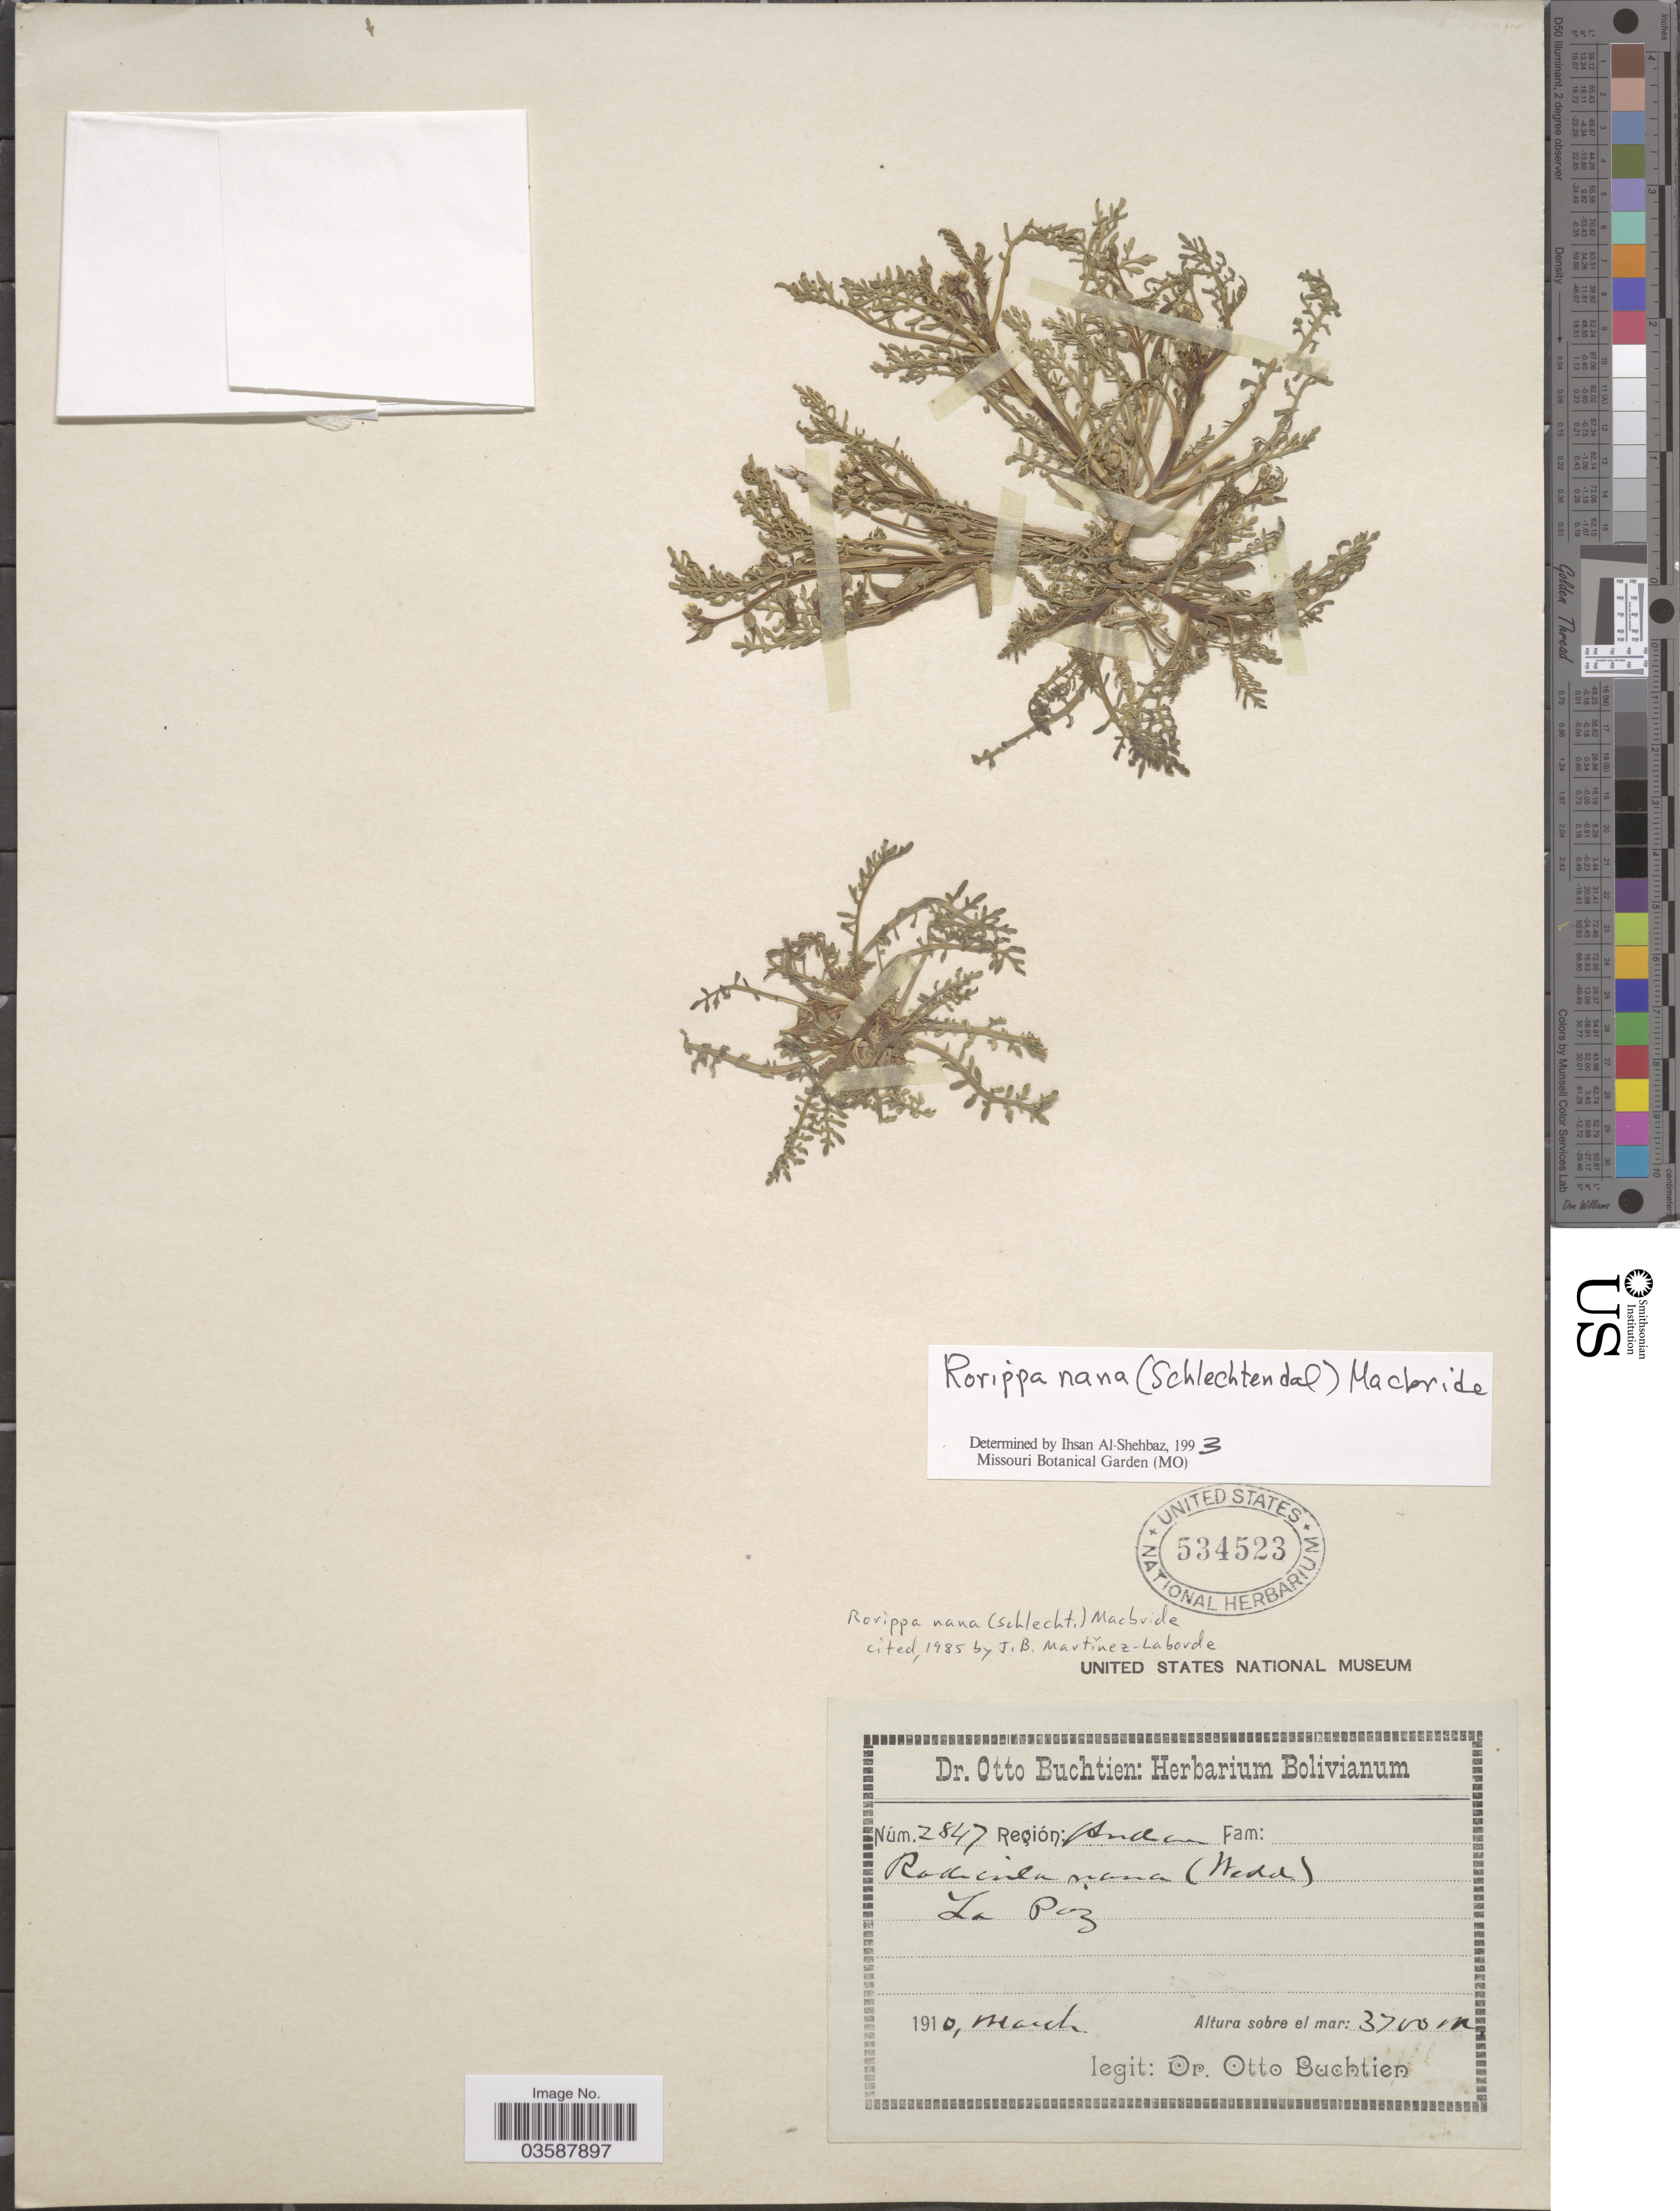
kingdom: Plantae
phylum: Tracheophyta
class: Magnoliopsida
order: Brassicales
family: Brassicaceae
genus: Rorippa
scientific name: Rorippa nana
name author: (Schltdl.) J.F. Macbr.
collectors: O. Buchtien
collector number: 2847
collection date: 1910-03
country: Bolivia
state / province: La Paz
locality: Región: Andina.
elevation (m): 3700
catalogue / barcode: US 534523